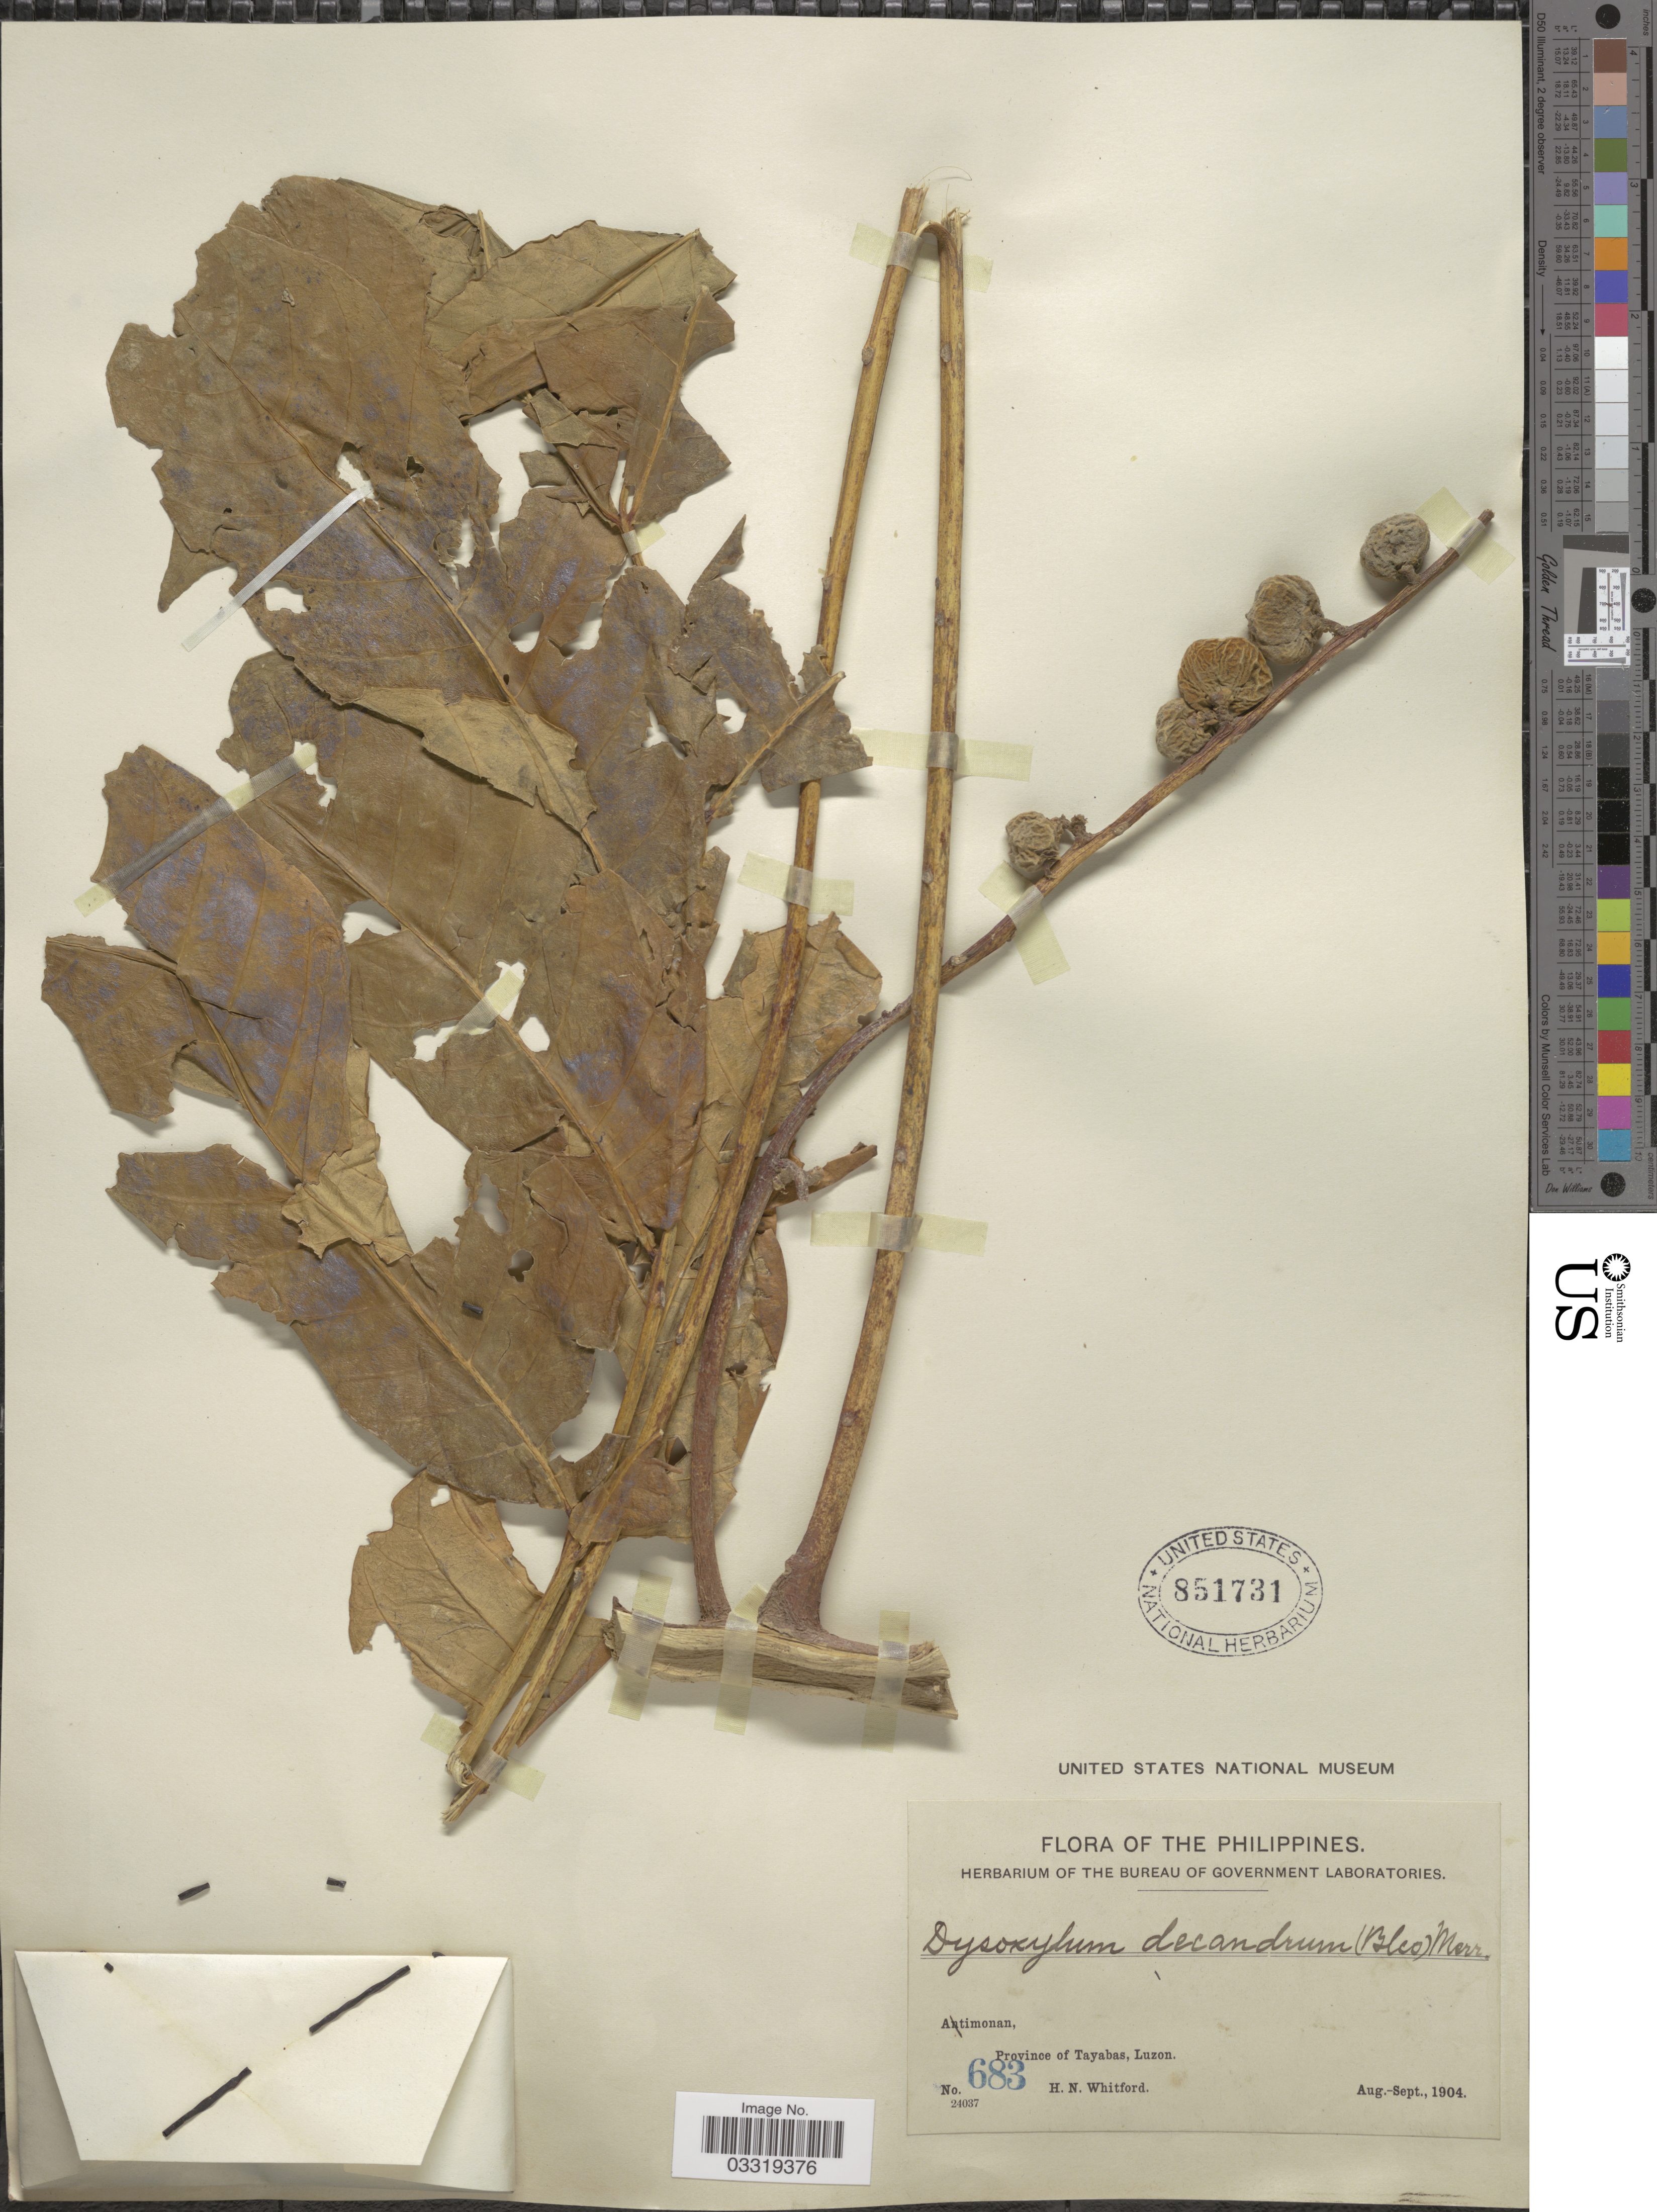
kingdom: Plantae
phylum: Tracheophyta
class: Magnoliopsida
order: Sapindales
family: Meliaceae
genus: Didymocheton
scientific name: Didymocheton gaudichaudianus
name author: A. Juss.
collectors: H. N. Whitford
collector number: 683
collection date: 1904-08/1904-09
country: Philippines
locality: Atimonan, Province of Tayabas, Luzon.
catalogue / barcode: US 851731